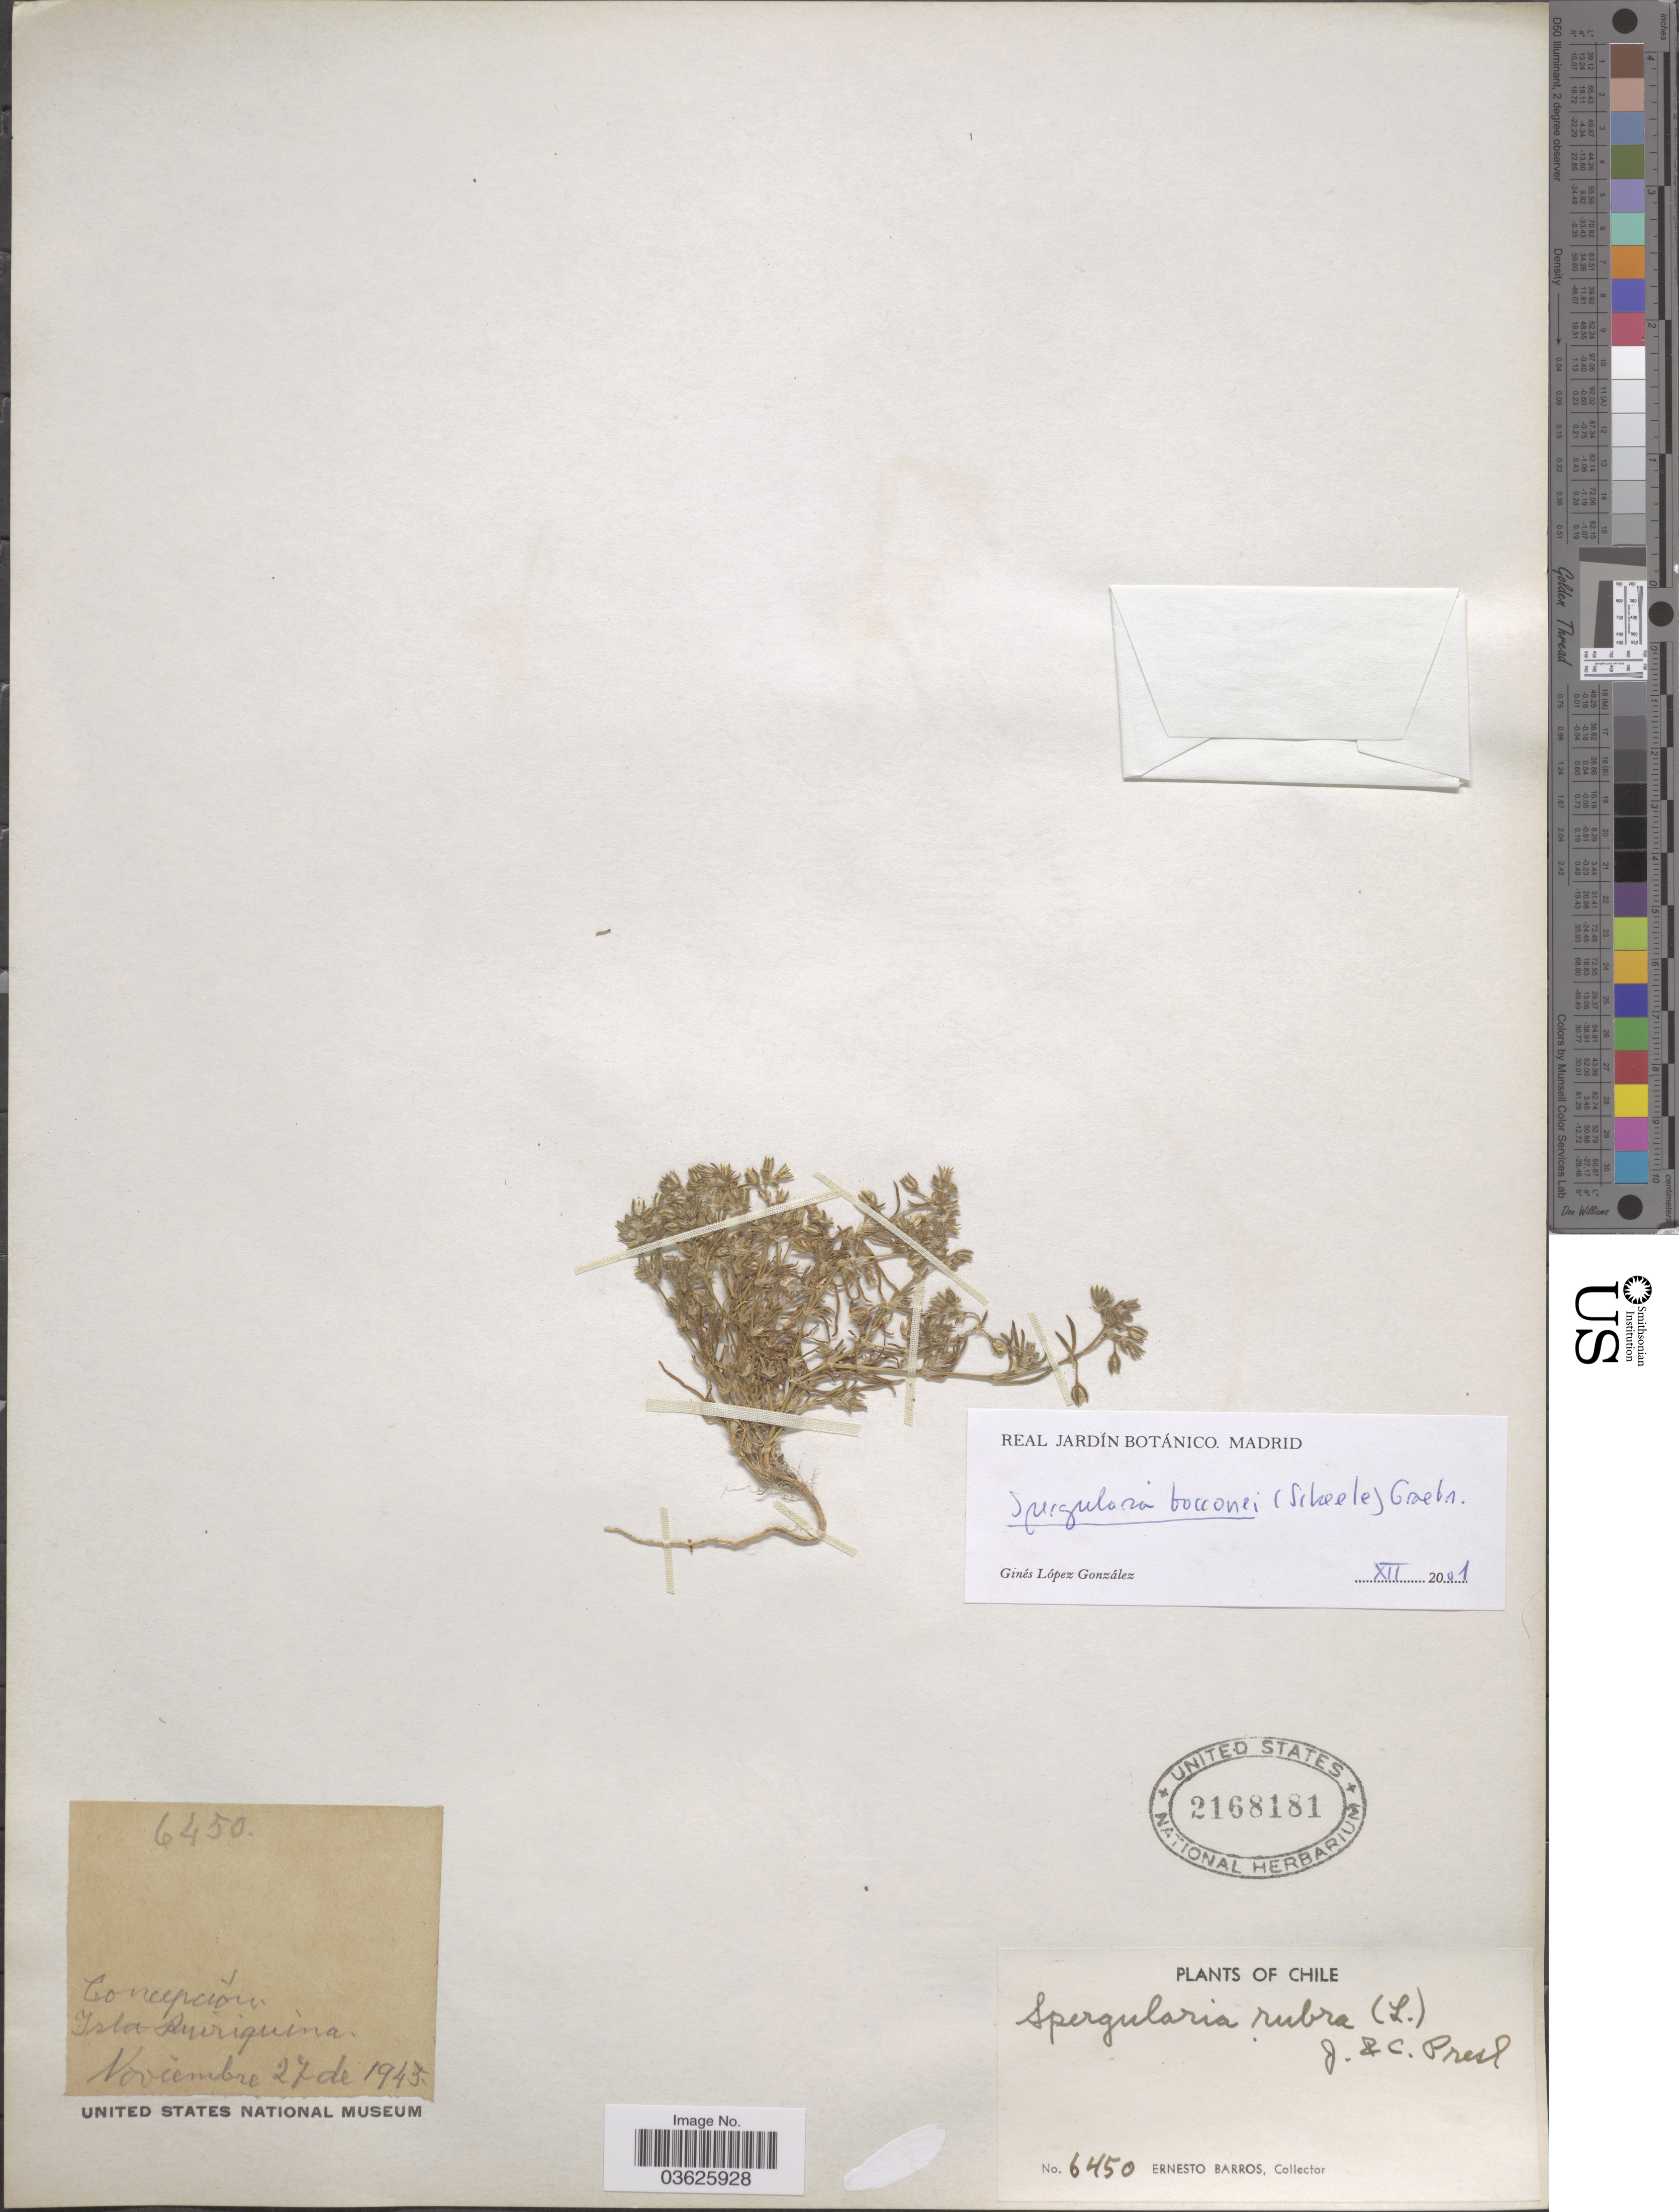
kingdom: Plantae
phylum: Tracheophyta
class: Magnoliopsida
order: Caryophyllales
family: Caryophyllaceae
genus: Spergularia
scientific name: Spergularia bocconi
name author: Foucaud ex Merino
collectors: E. Barros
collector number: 6450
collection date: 1943-11-27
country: Chile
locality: Concepción. Isla Quiriquina.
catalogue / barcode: US 2168181